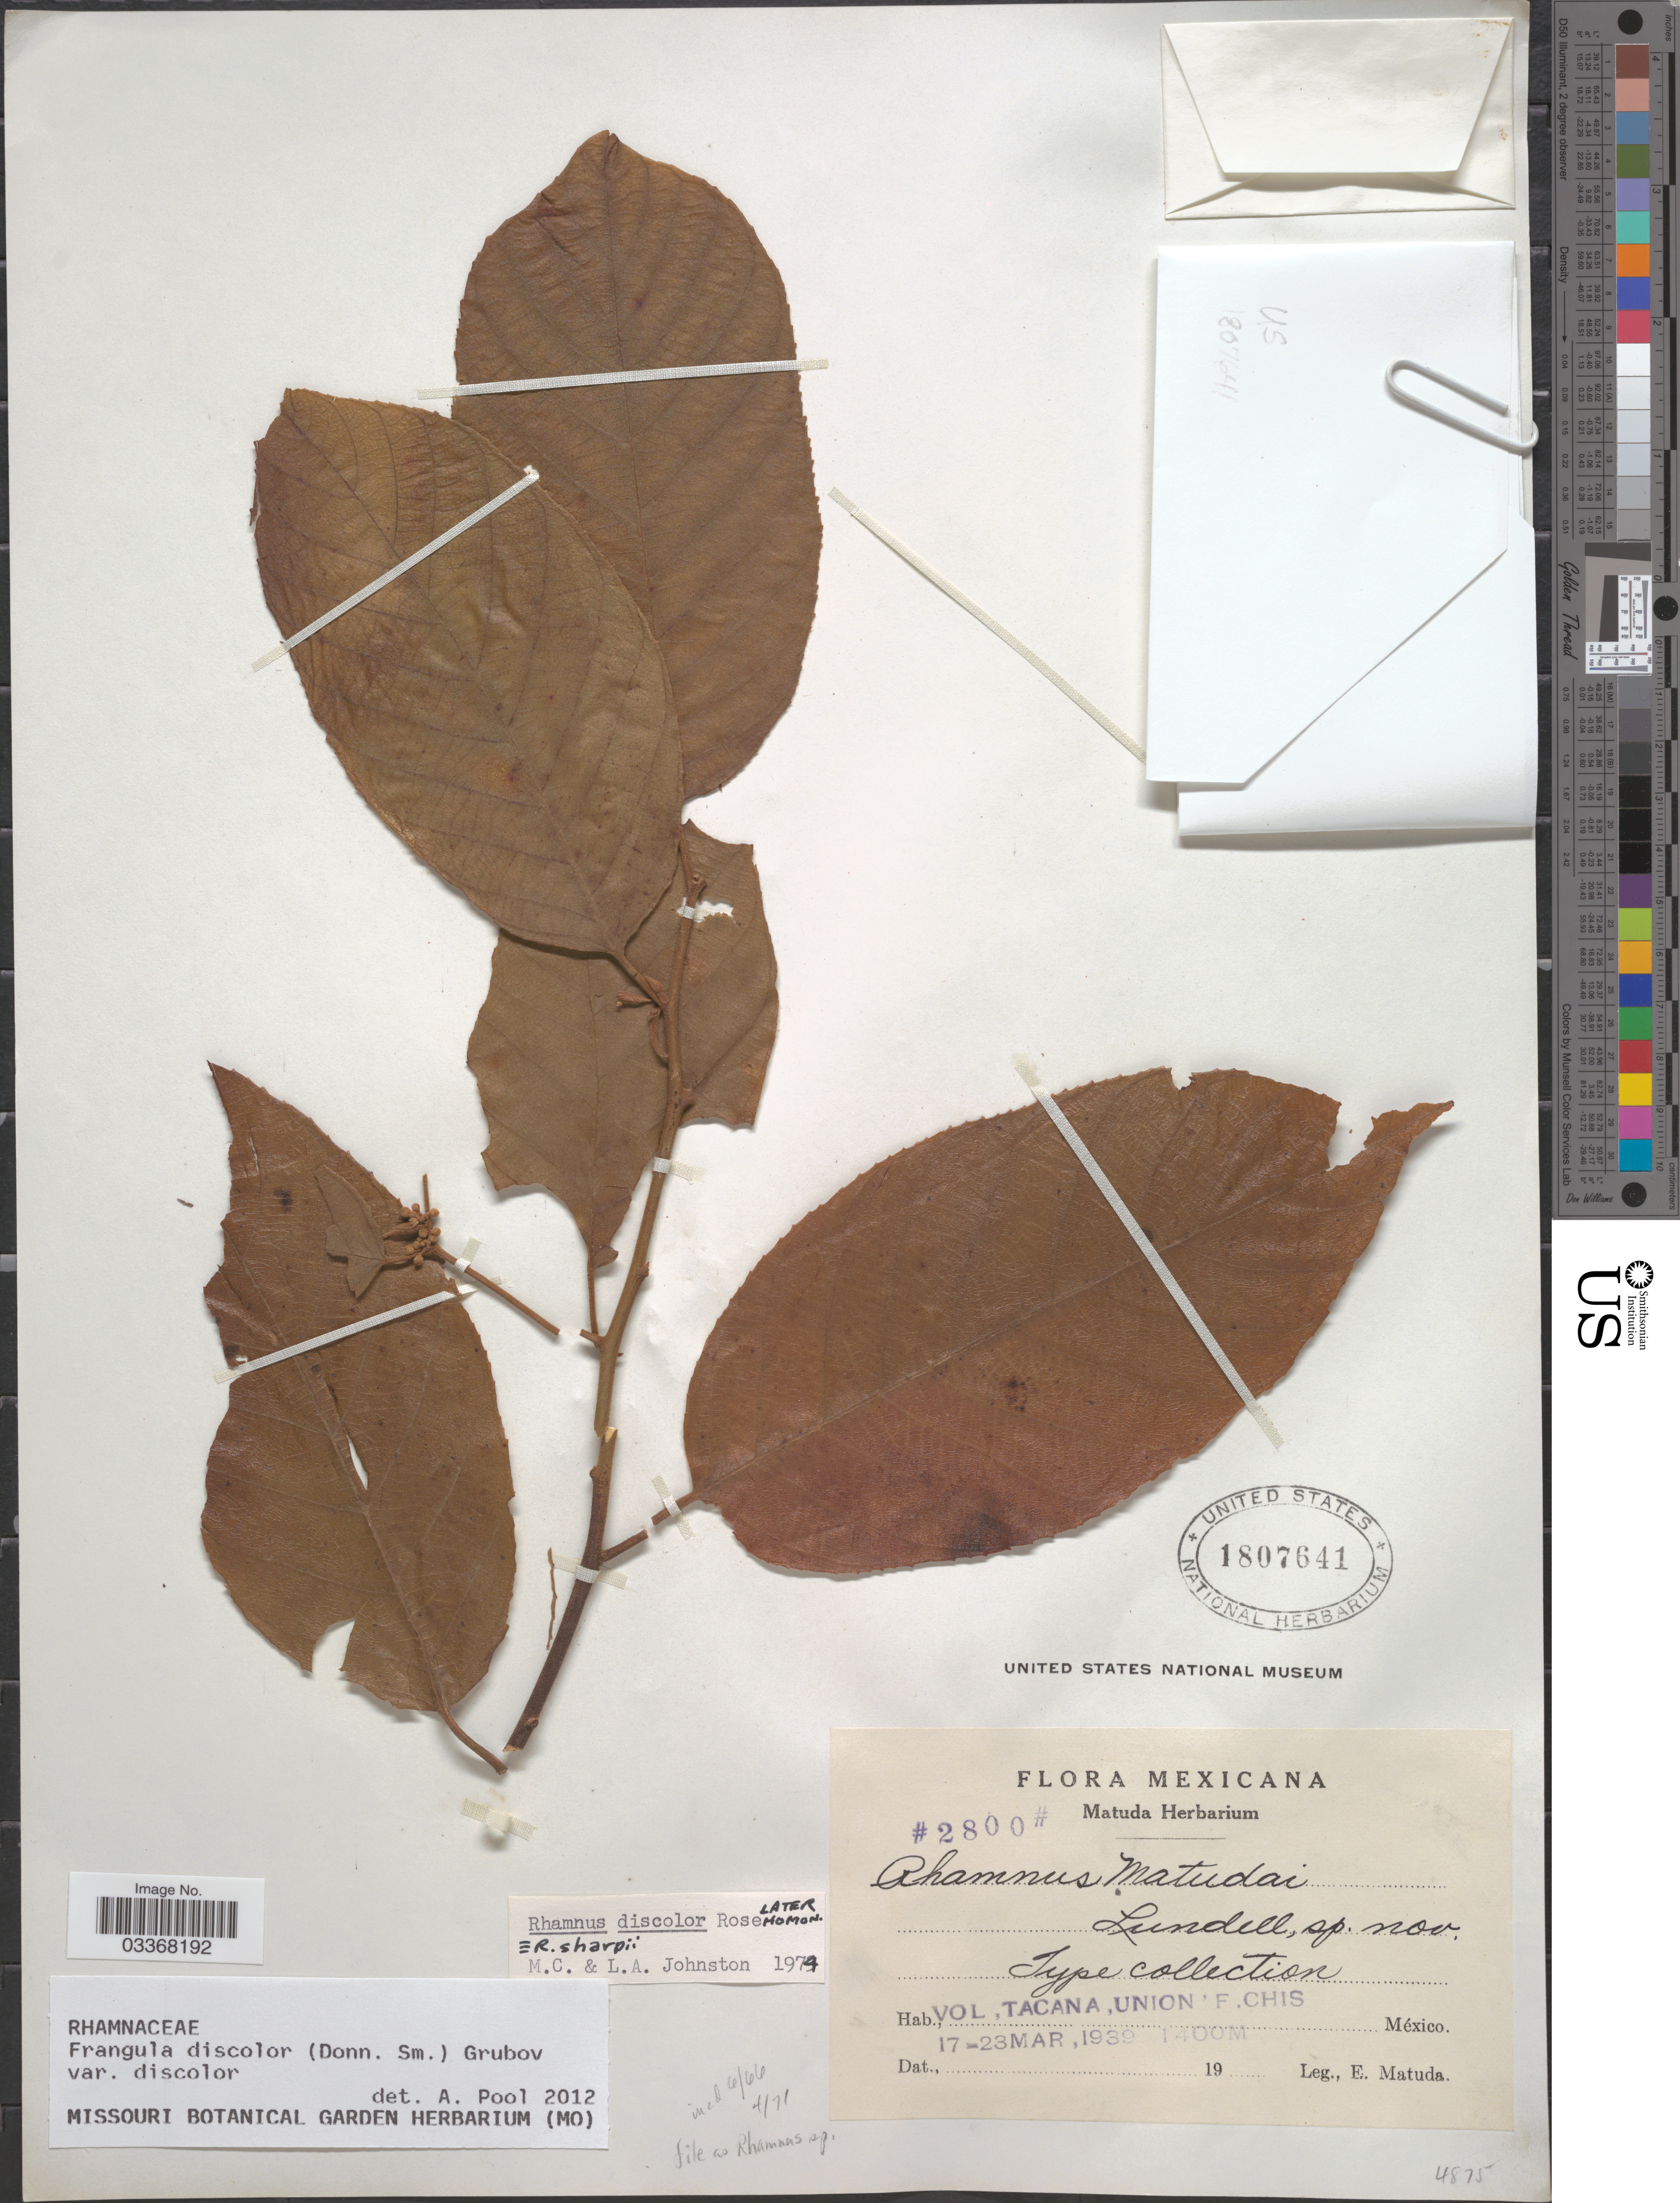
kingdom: Plantae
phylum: Tracheophyta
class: Magnoliopsida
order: Rosales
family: Rhamnaceae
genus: Frangula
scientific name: Frangula discolor var. discolor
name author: (Donn. Sm.) Grubov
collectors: E. Matuda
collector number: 2800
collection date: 1939-03-17/1939-03-23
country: Mexico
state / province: Chiapas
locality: Vol, Tacana, Union'F.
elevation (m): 1400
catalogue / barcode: US 1807641